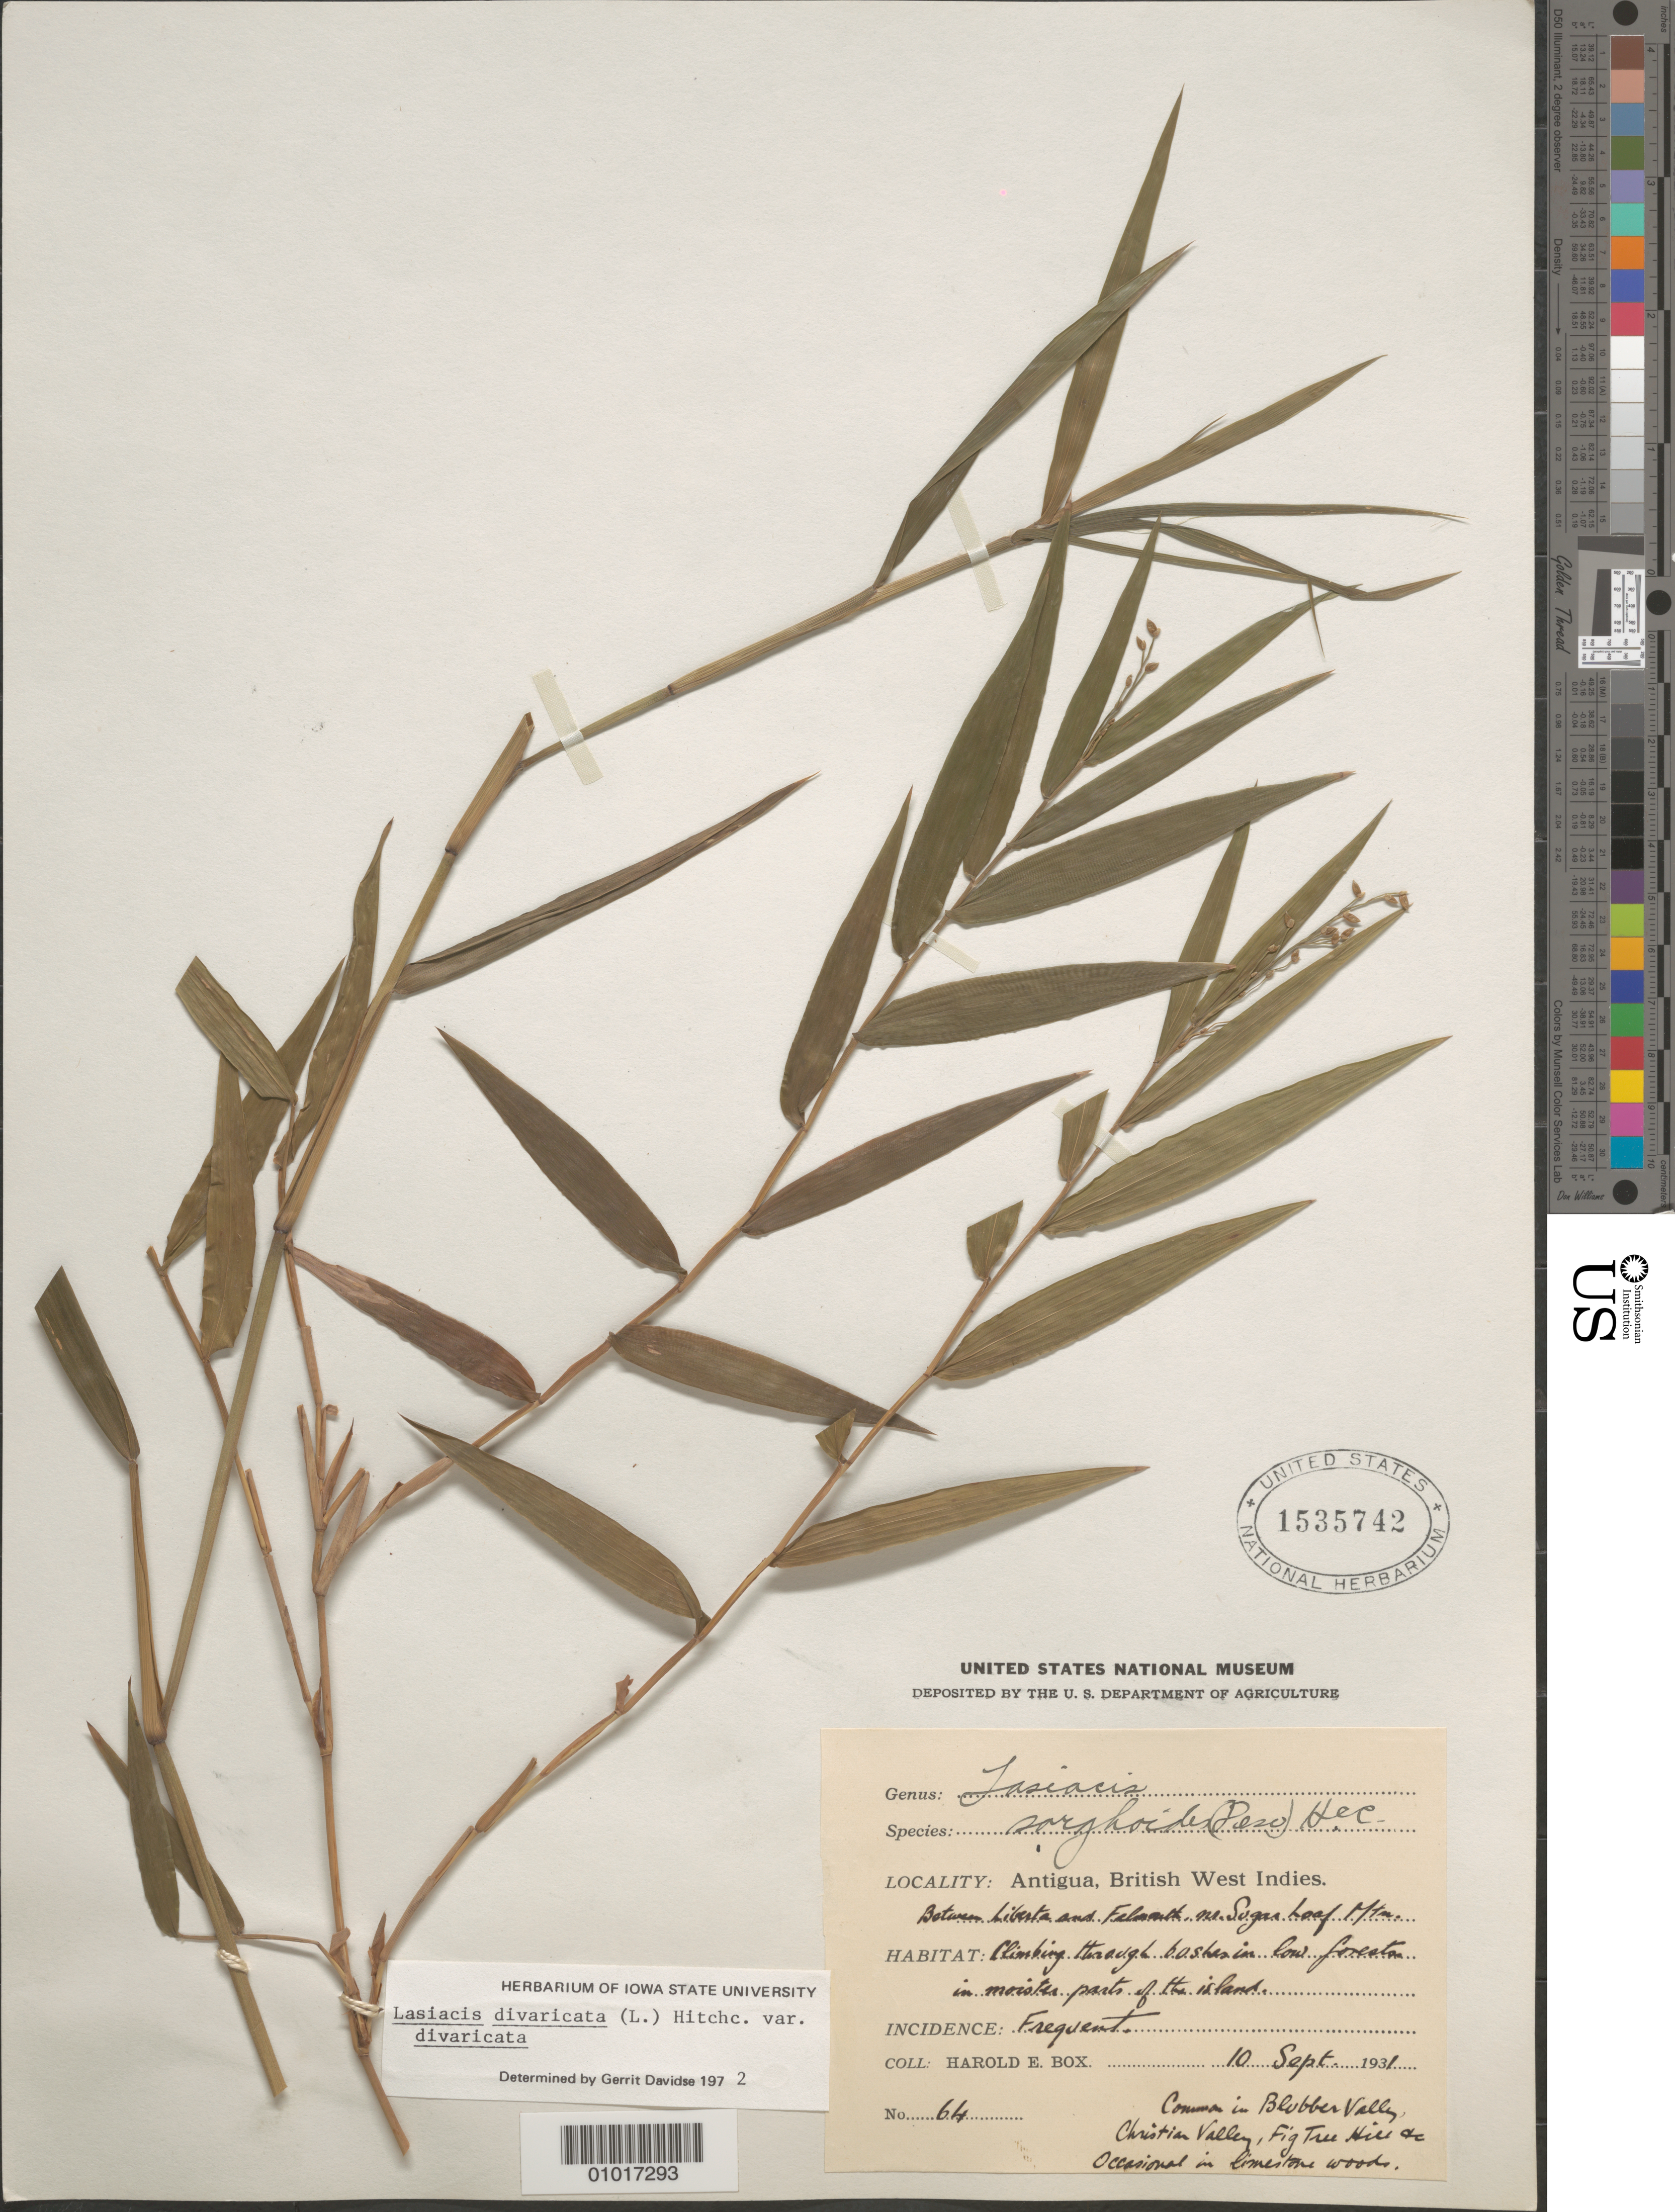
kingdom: Plantae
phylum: Tracheophyta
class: Liliopsida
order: Poales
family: Poaceae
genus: Lasiacis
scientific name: Lasiacis divaricata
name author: (L.) Hitchc.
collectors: H. E. Box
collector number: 64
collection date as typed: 10 Sep 1931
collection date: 1931-09-10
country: Antigua and Barbuda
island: Antigua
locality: Between Liberta and Falmouth, on Sugar Loaf Mountain.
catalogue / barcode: US 1535742